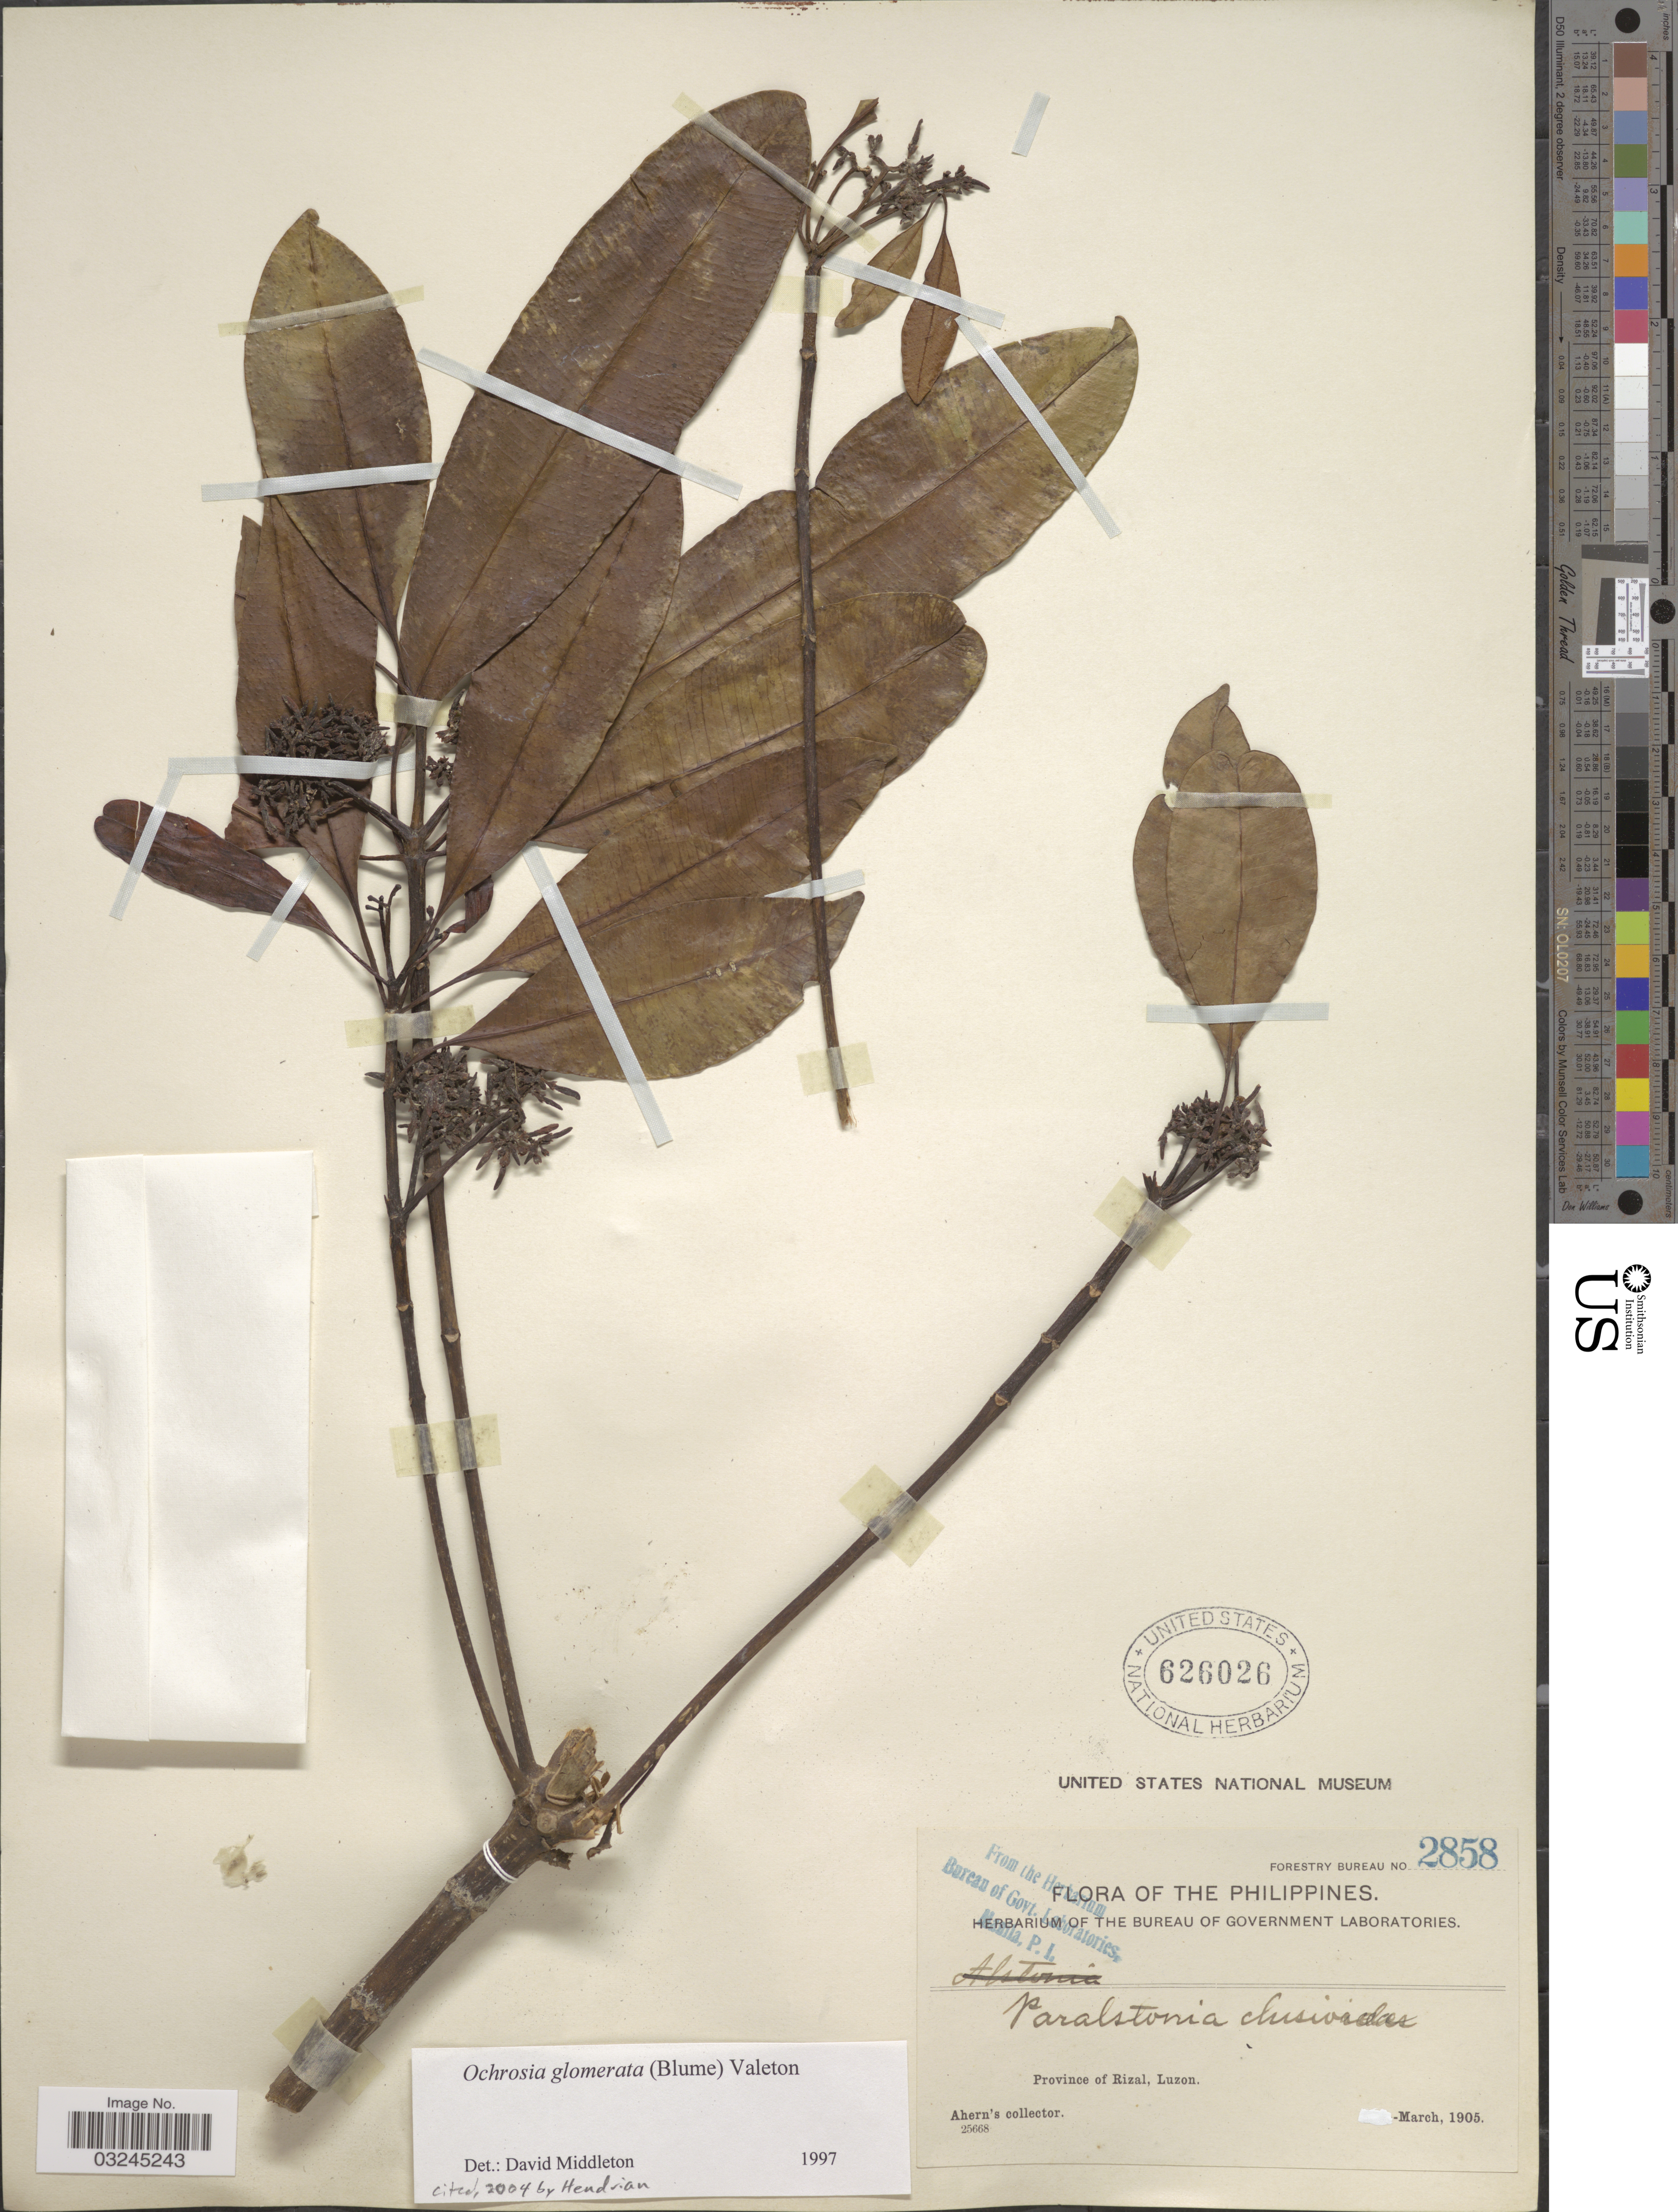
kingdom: Plantae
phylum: Tracheophyta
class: Magnoliopsida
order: Gentianales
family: Apocynaceae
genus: Ochrosia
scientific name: Ochrosia glomerata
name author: (Blume) F. Muell.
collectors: Ahern's collector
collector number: Forestry Bureau 2858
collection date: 1905-03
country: Philippines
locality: Province of Rizal, Luzon.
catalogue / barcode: US 626026